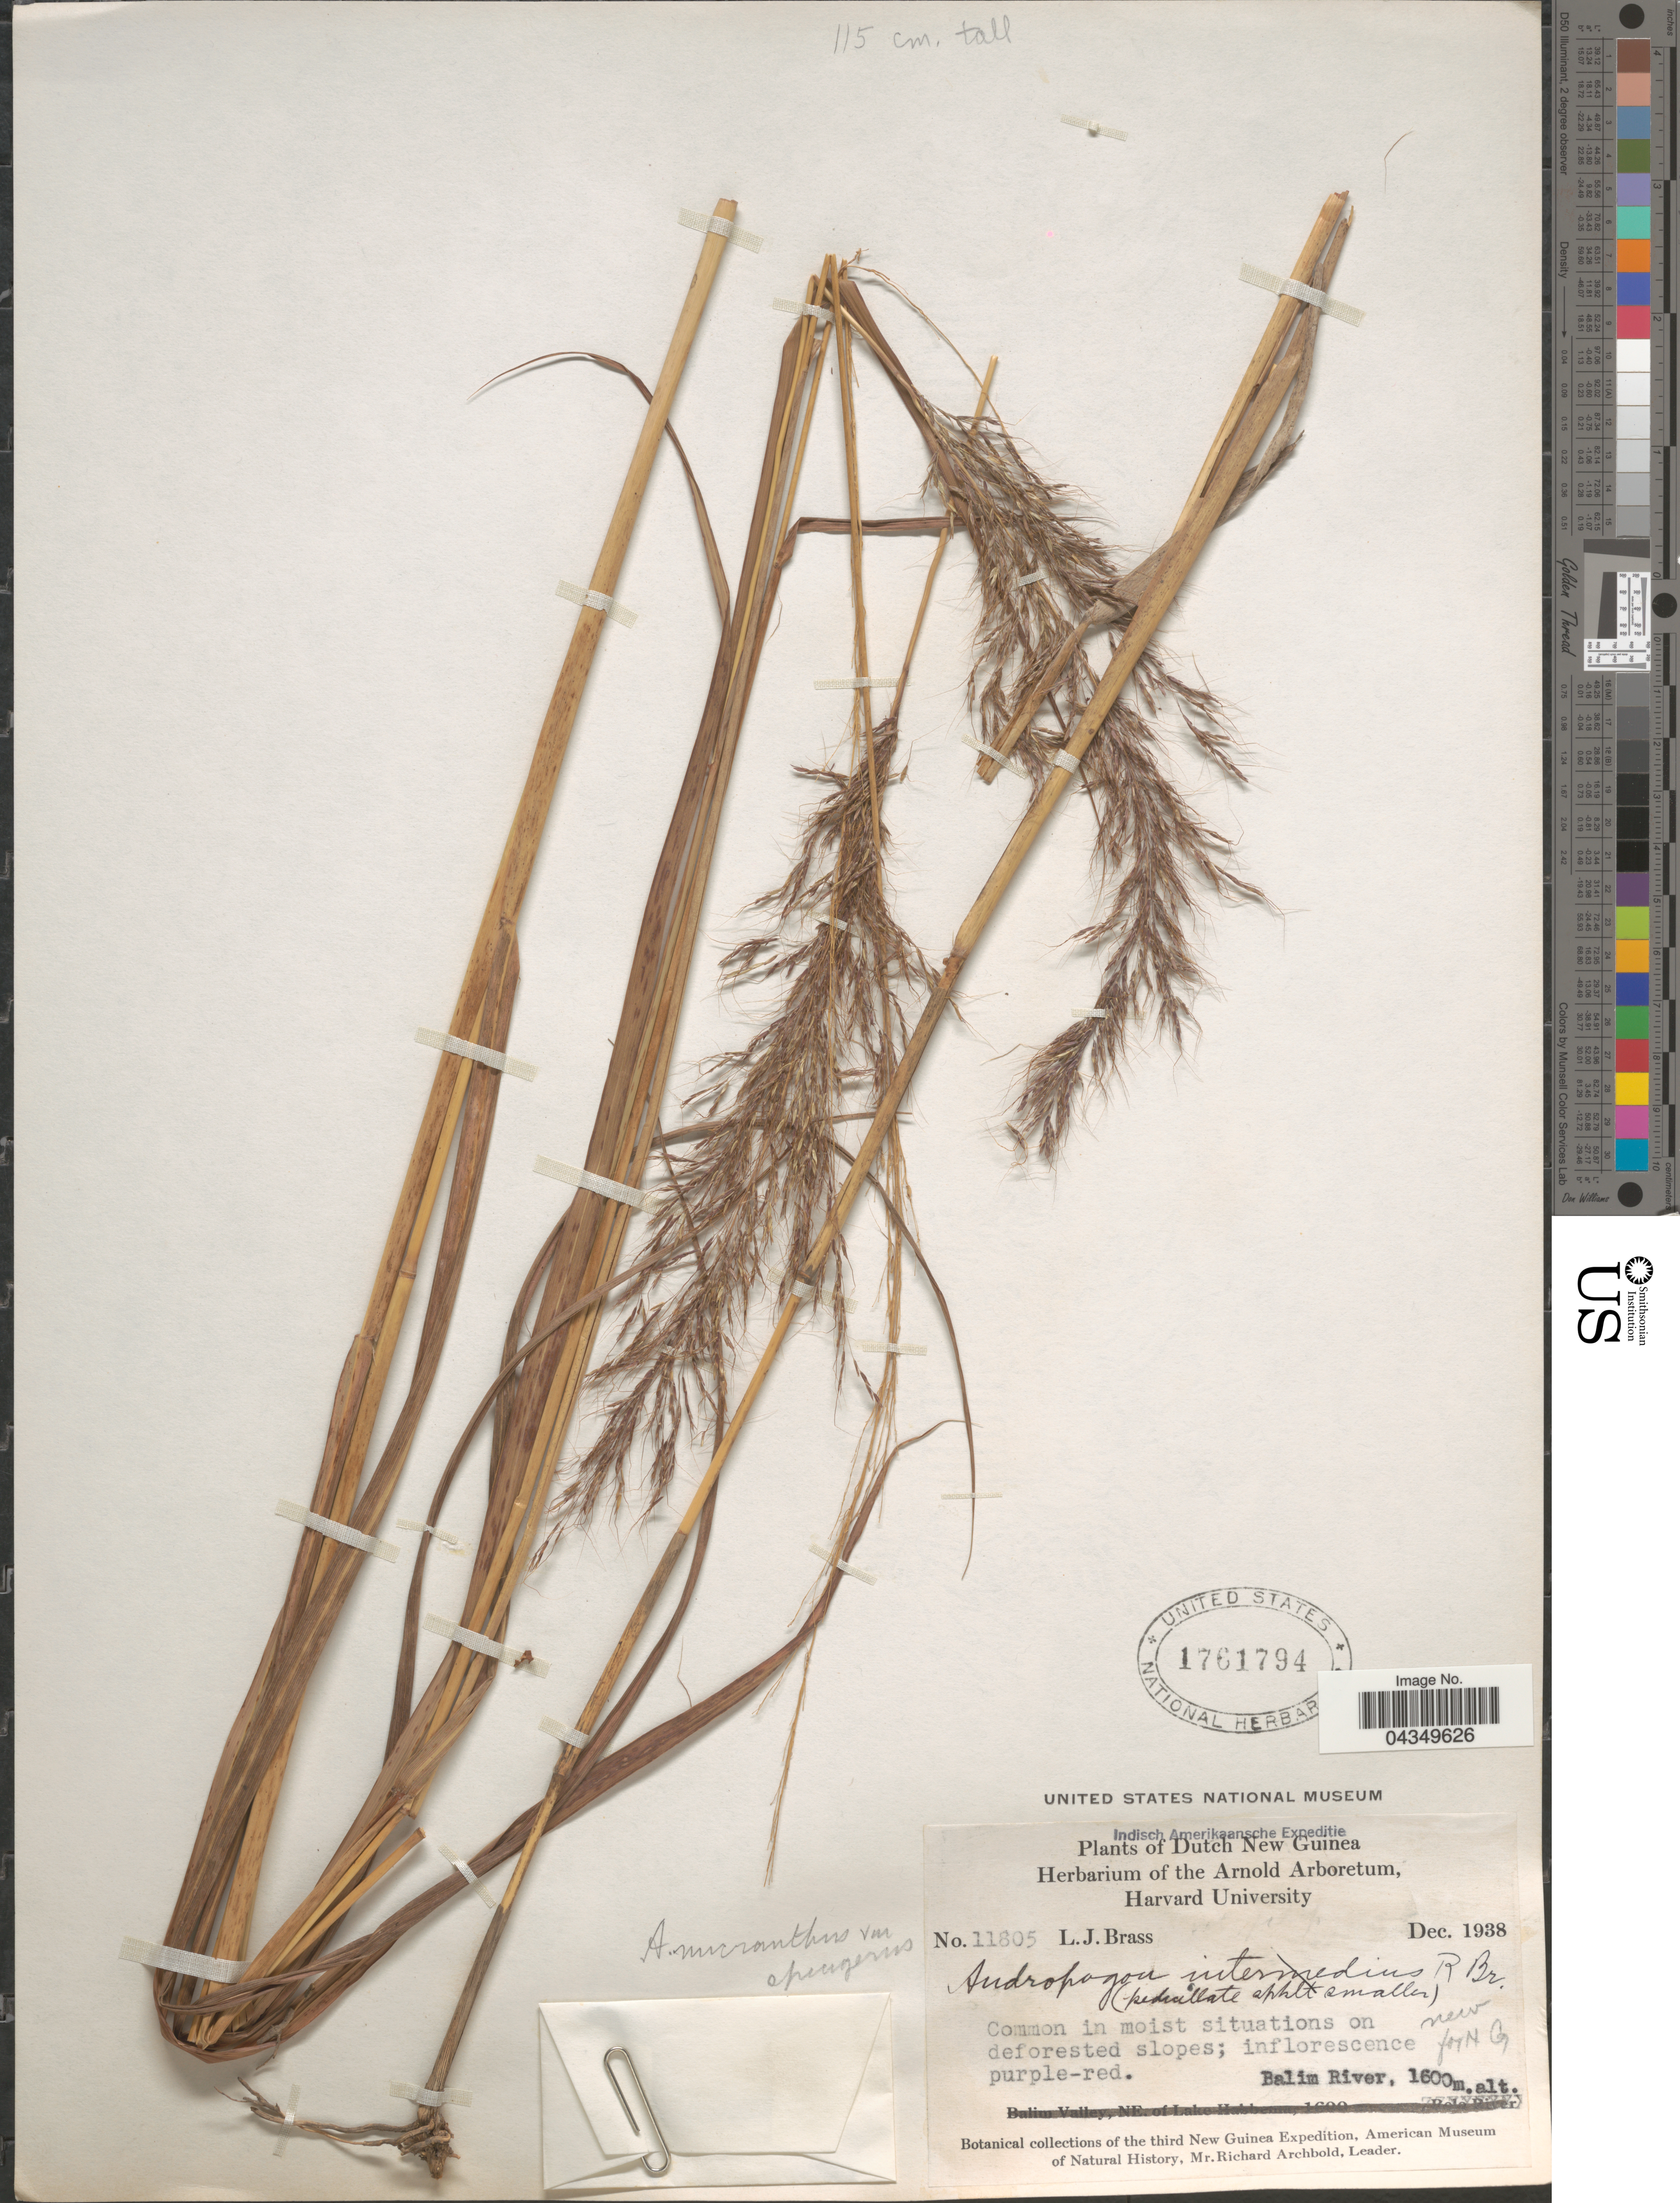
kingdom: Plantae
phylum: Tracheophyta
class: Liliopsida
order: Poales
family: Poaceae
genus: Capillipedium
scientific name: Capillipedium parviflorum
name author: (R. Br.) Stapf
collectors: L. J. Brass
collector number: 11805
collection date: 1938-12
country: Indonesia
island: New Guinea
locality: Indisch Amerikaansche Expeditie. Dutch New Guinea. Balim River. The third New Guinea Expedition.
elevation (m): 1600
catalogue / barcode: US 1761794